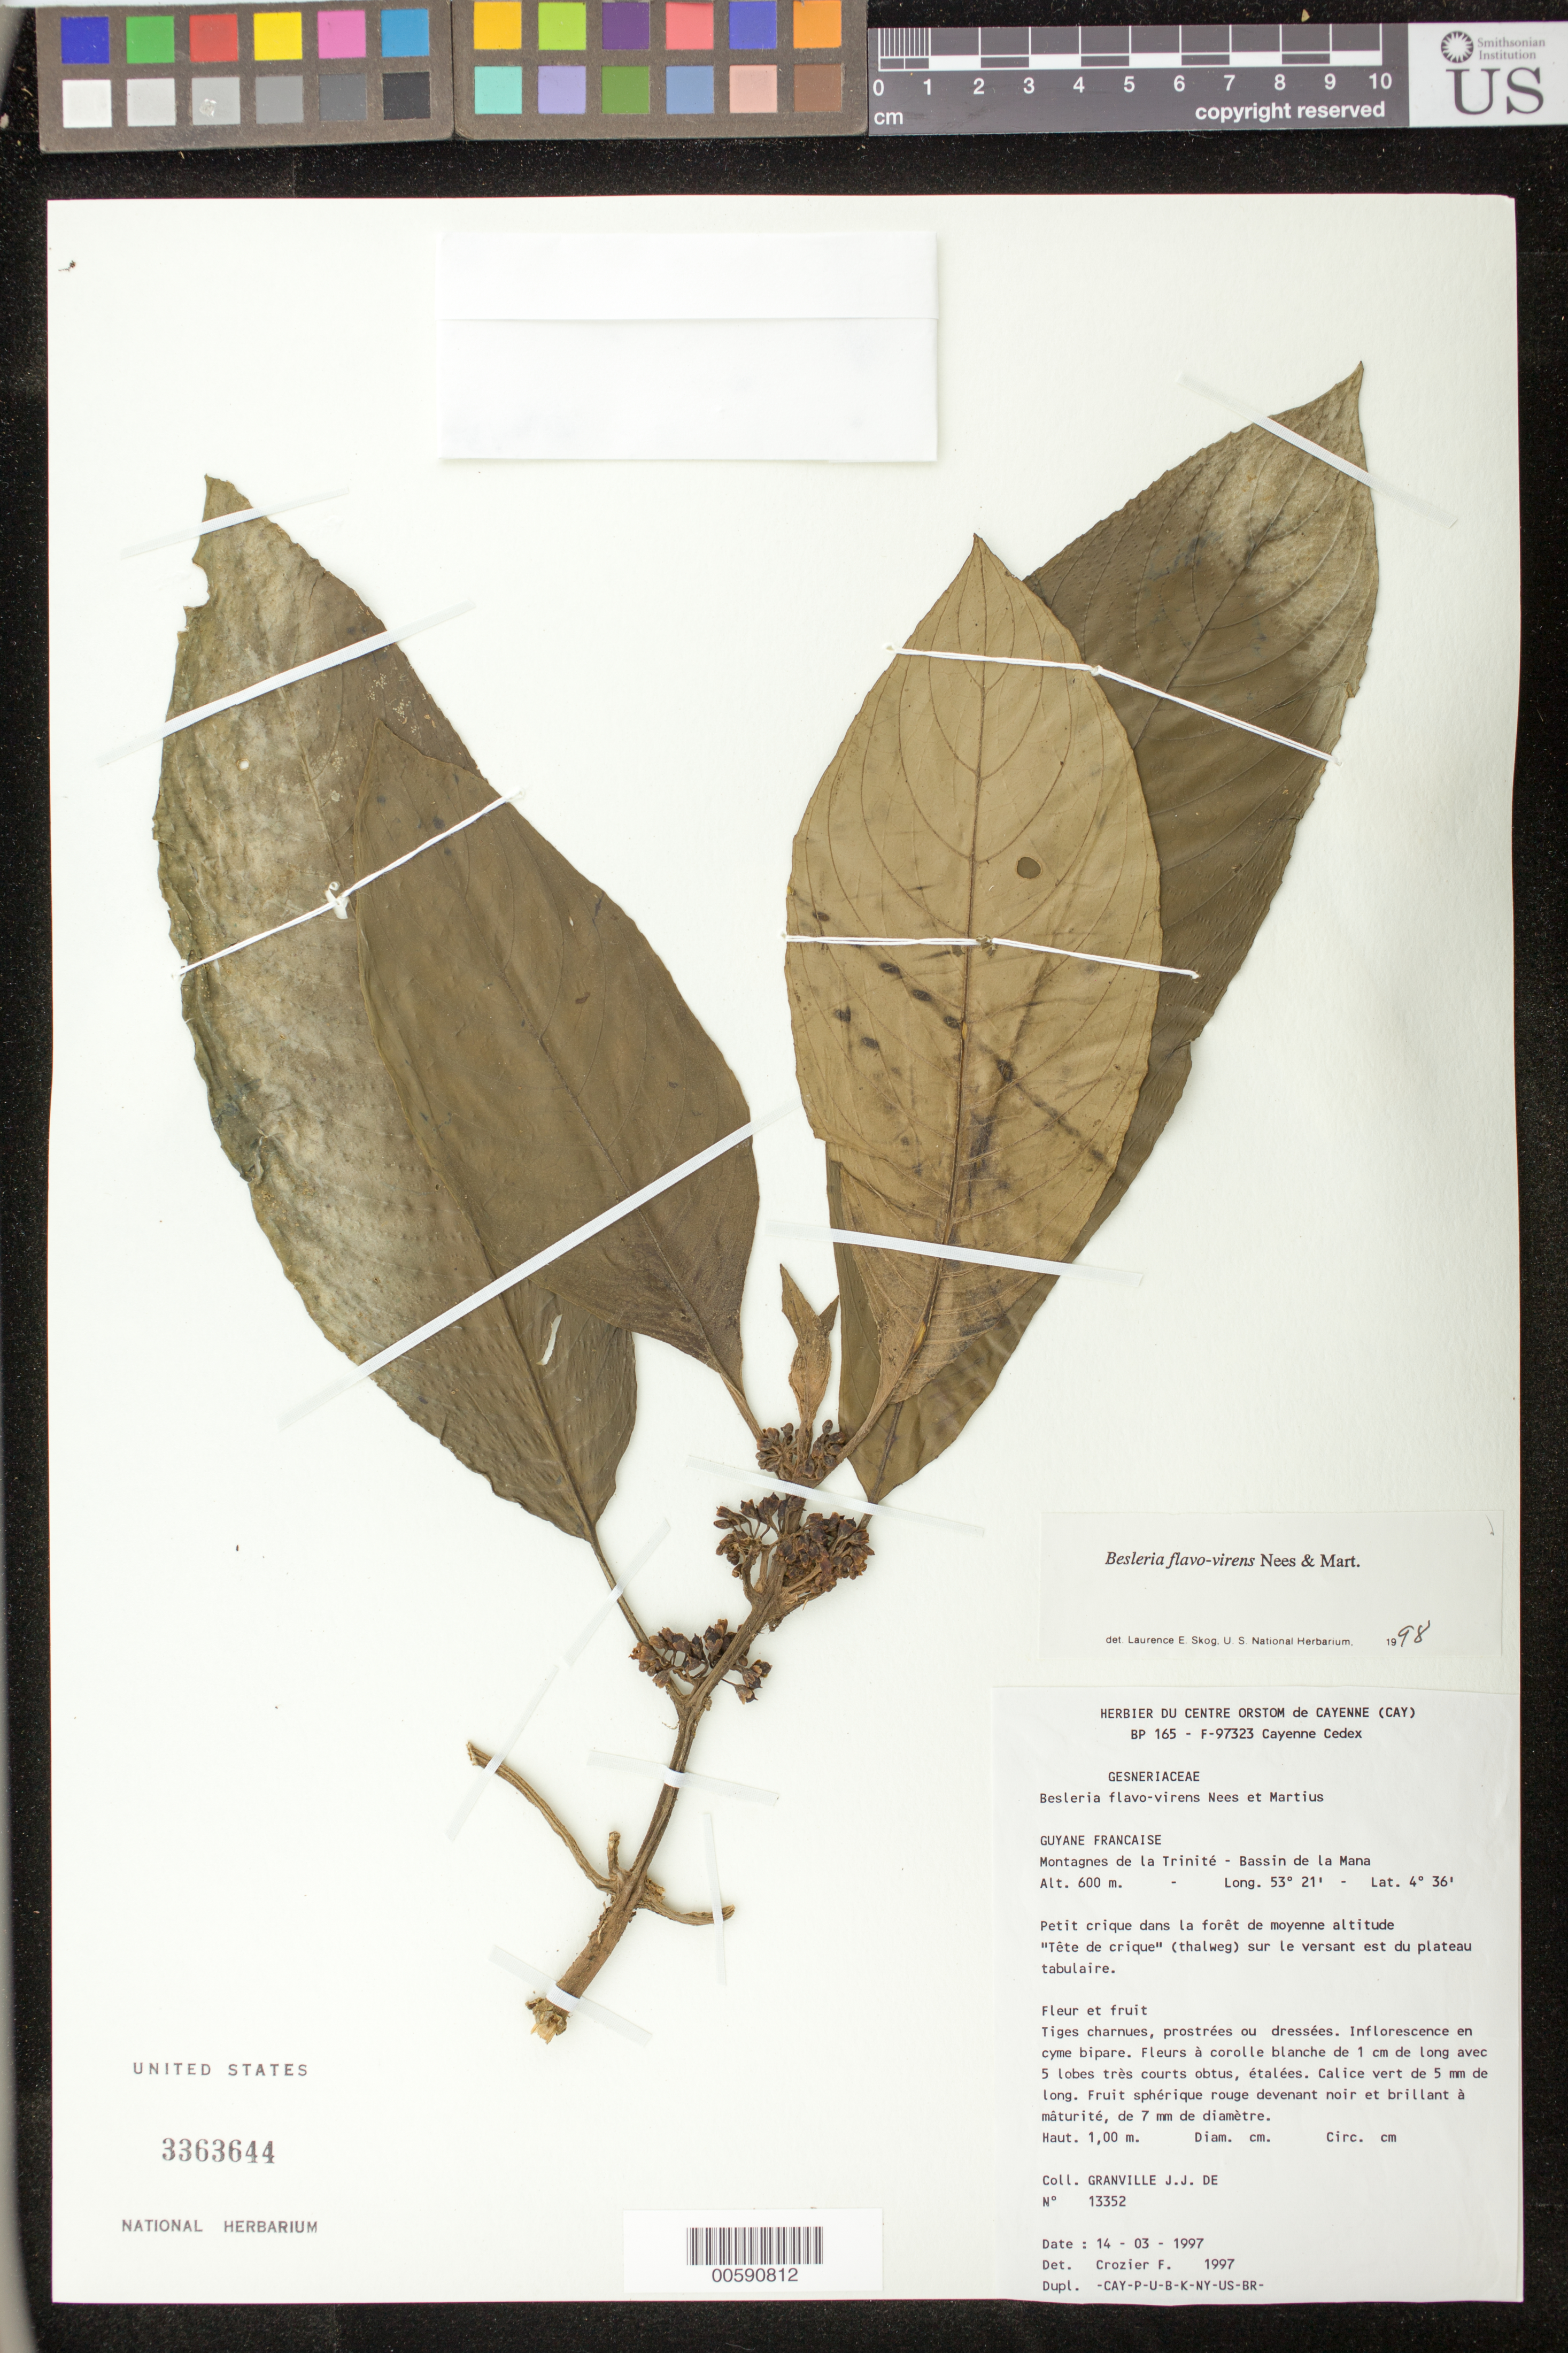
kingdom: Plantae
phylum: Tracheophyta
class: Magnoliopsida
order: Lamiales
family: Gesneriaceae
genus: Besleria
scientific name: Besleria flavo-virens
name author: Nees & Mart.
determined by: Skog, Laurence E.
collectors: J.-J. de Granville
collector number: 13352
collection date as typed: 14 Mar 1997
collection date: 1997-03-14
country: French Guiana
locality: Montagnes de la Trinité, bassin de la Mana; "tête de crique" (thalweg) sur le versant est du plateau tabulaire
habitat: Petit crique dans la forêt de moyenne altitude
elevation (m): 600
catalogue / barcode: US 3363644